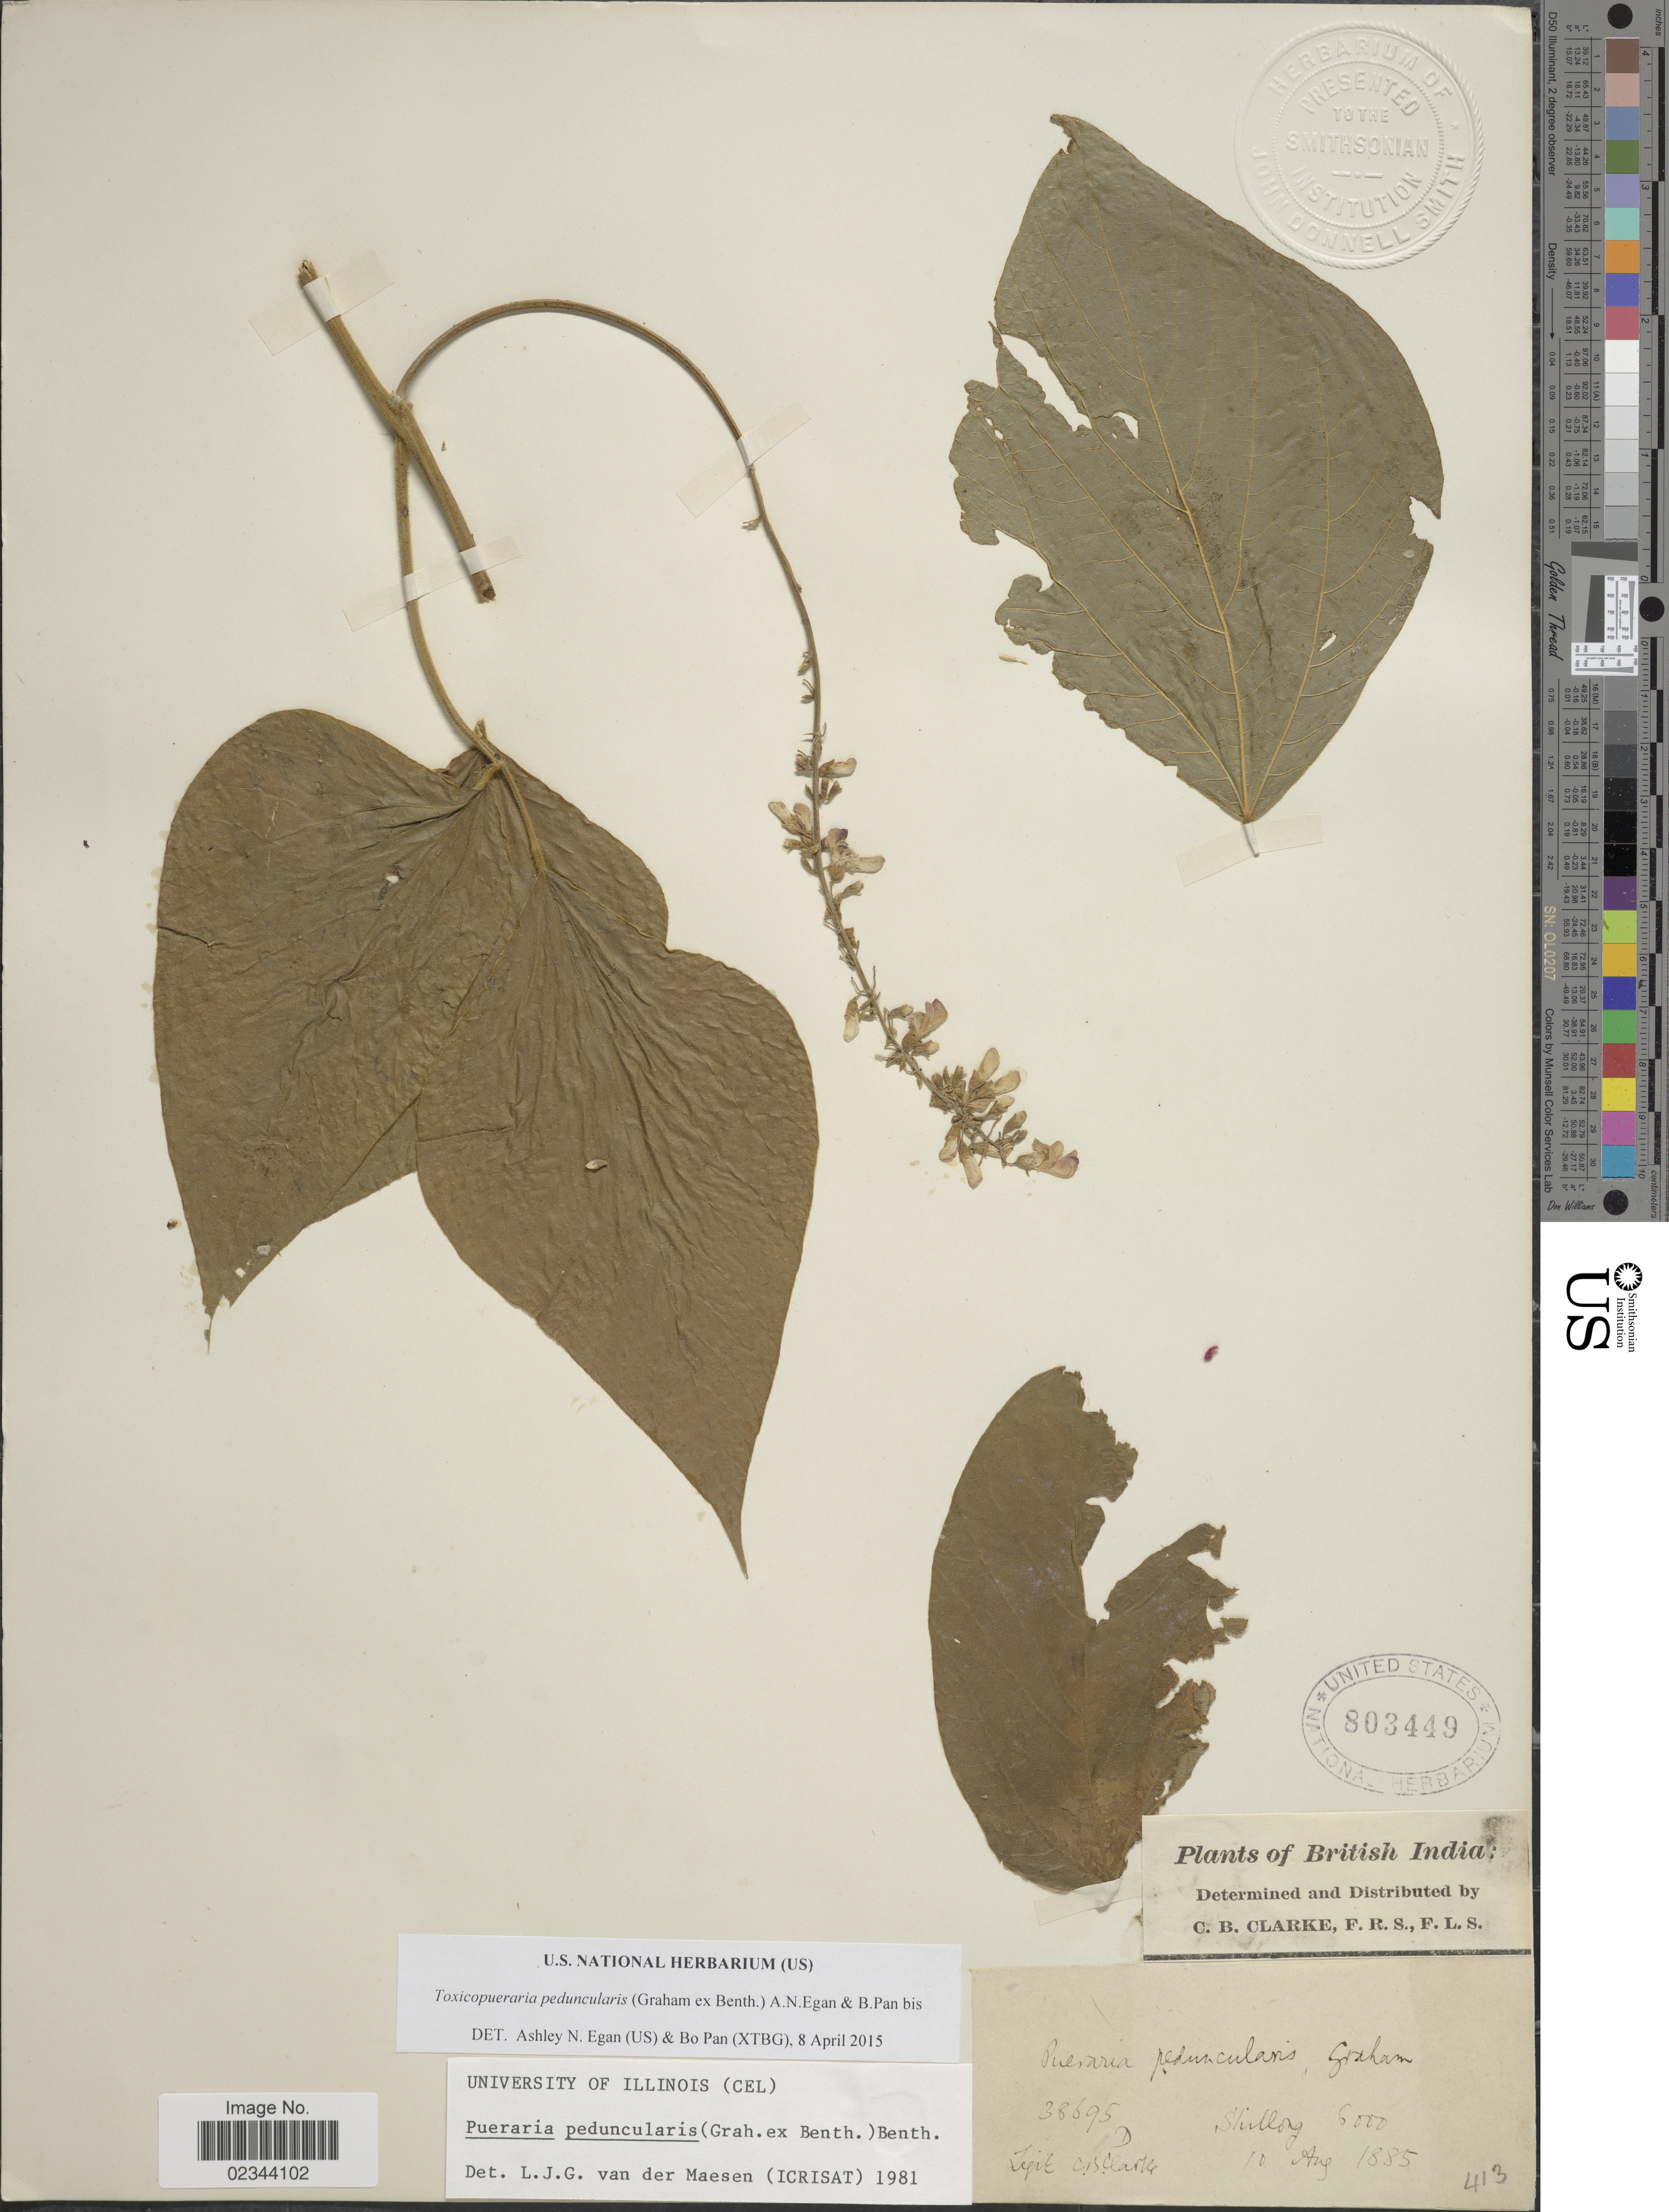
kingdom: Plantae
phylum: Tracheophyta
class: Magnoliopsida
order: Fabales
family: Fabaceae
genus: Toxicopueraria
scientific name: Toxicopueraria peduncularis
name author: (Benth.) A.N. Egan & B. Pan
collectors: C. B. Clarke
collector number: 38695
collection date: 1885-08-10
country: India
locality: British India. Shillong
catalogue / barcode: US 803449